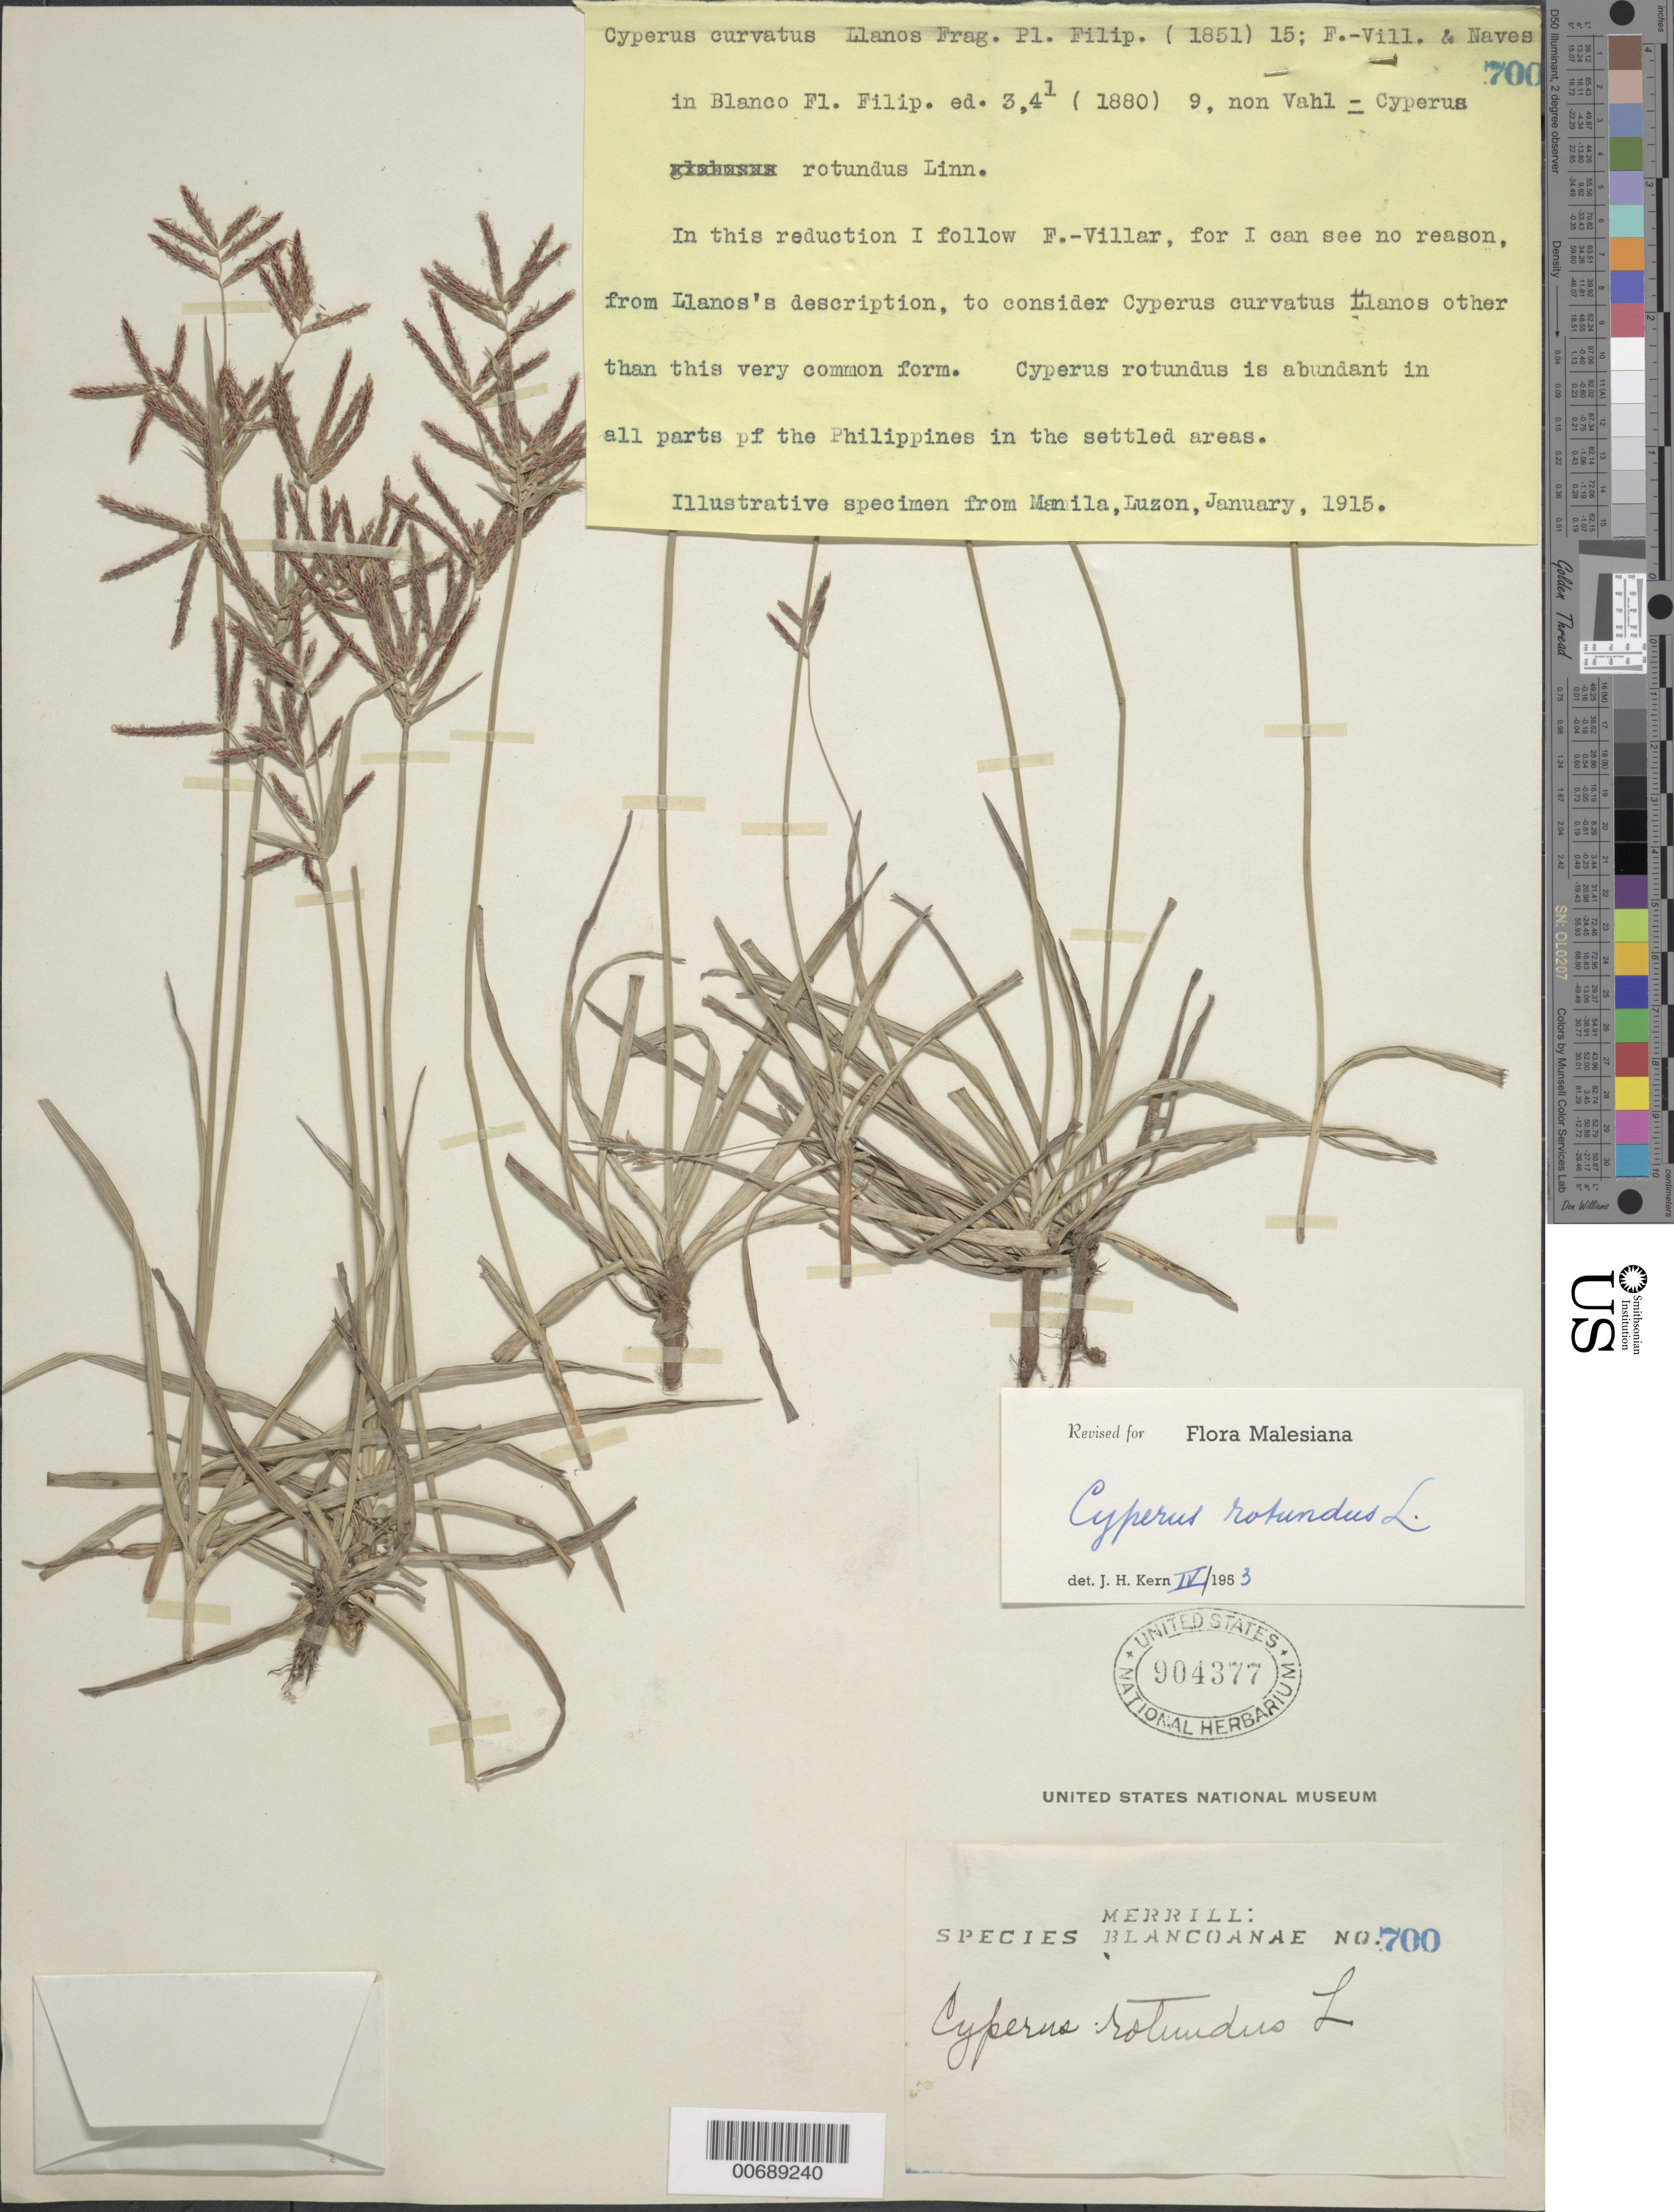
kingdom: Plantae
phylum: Tracheophyta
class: Liliopsida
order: Poales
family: Cyperaceae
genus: Cyperus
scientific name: Cyperus rotundus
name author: L.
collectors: E. D. Merrill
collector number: Sp. Blancoan. 0700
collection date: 1913-05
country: Philippines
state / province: Mimaropa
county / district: Palawan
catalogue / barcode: US 904377